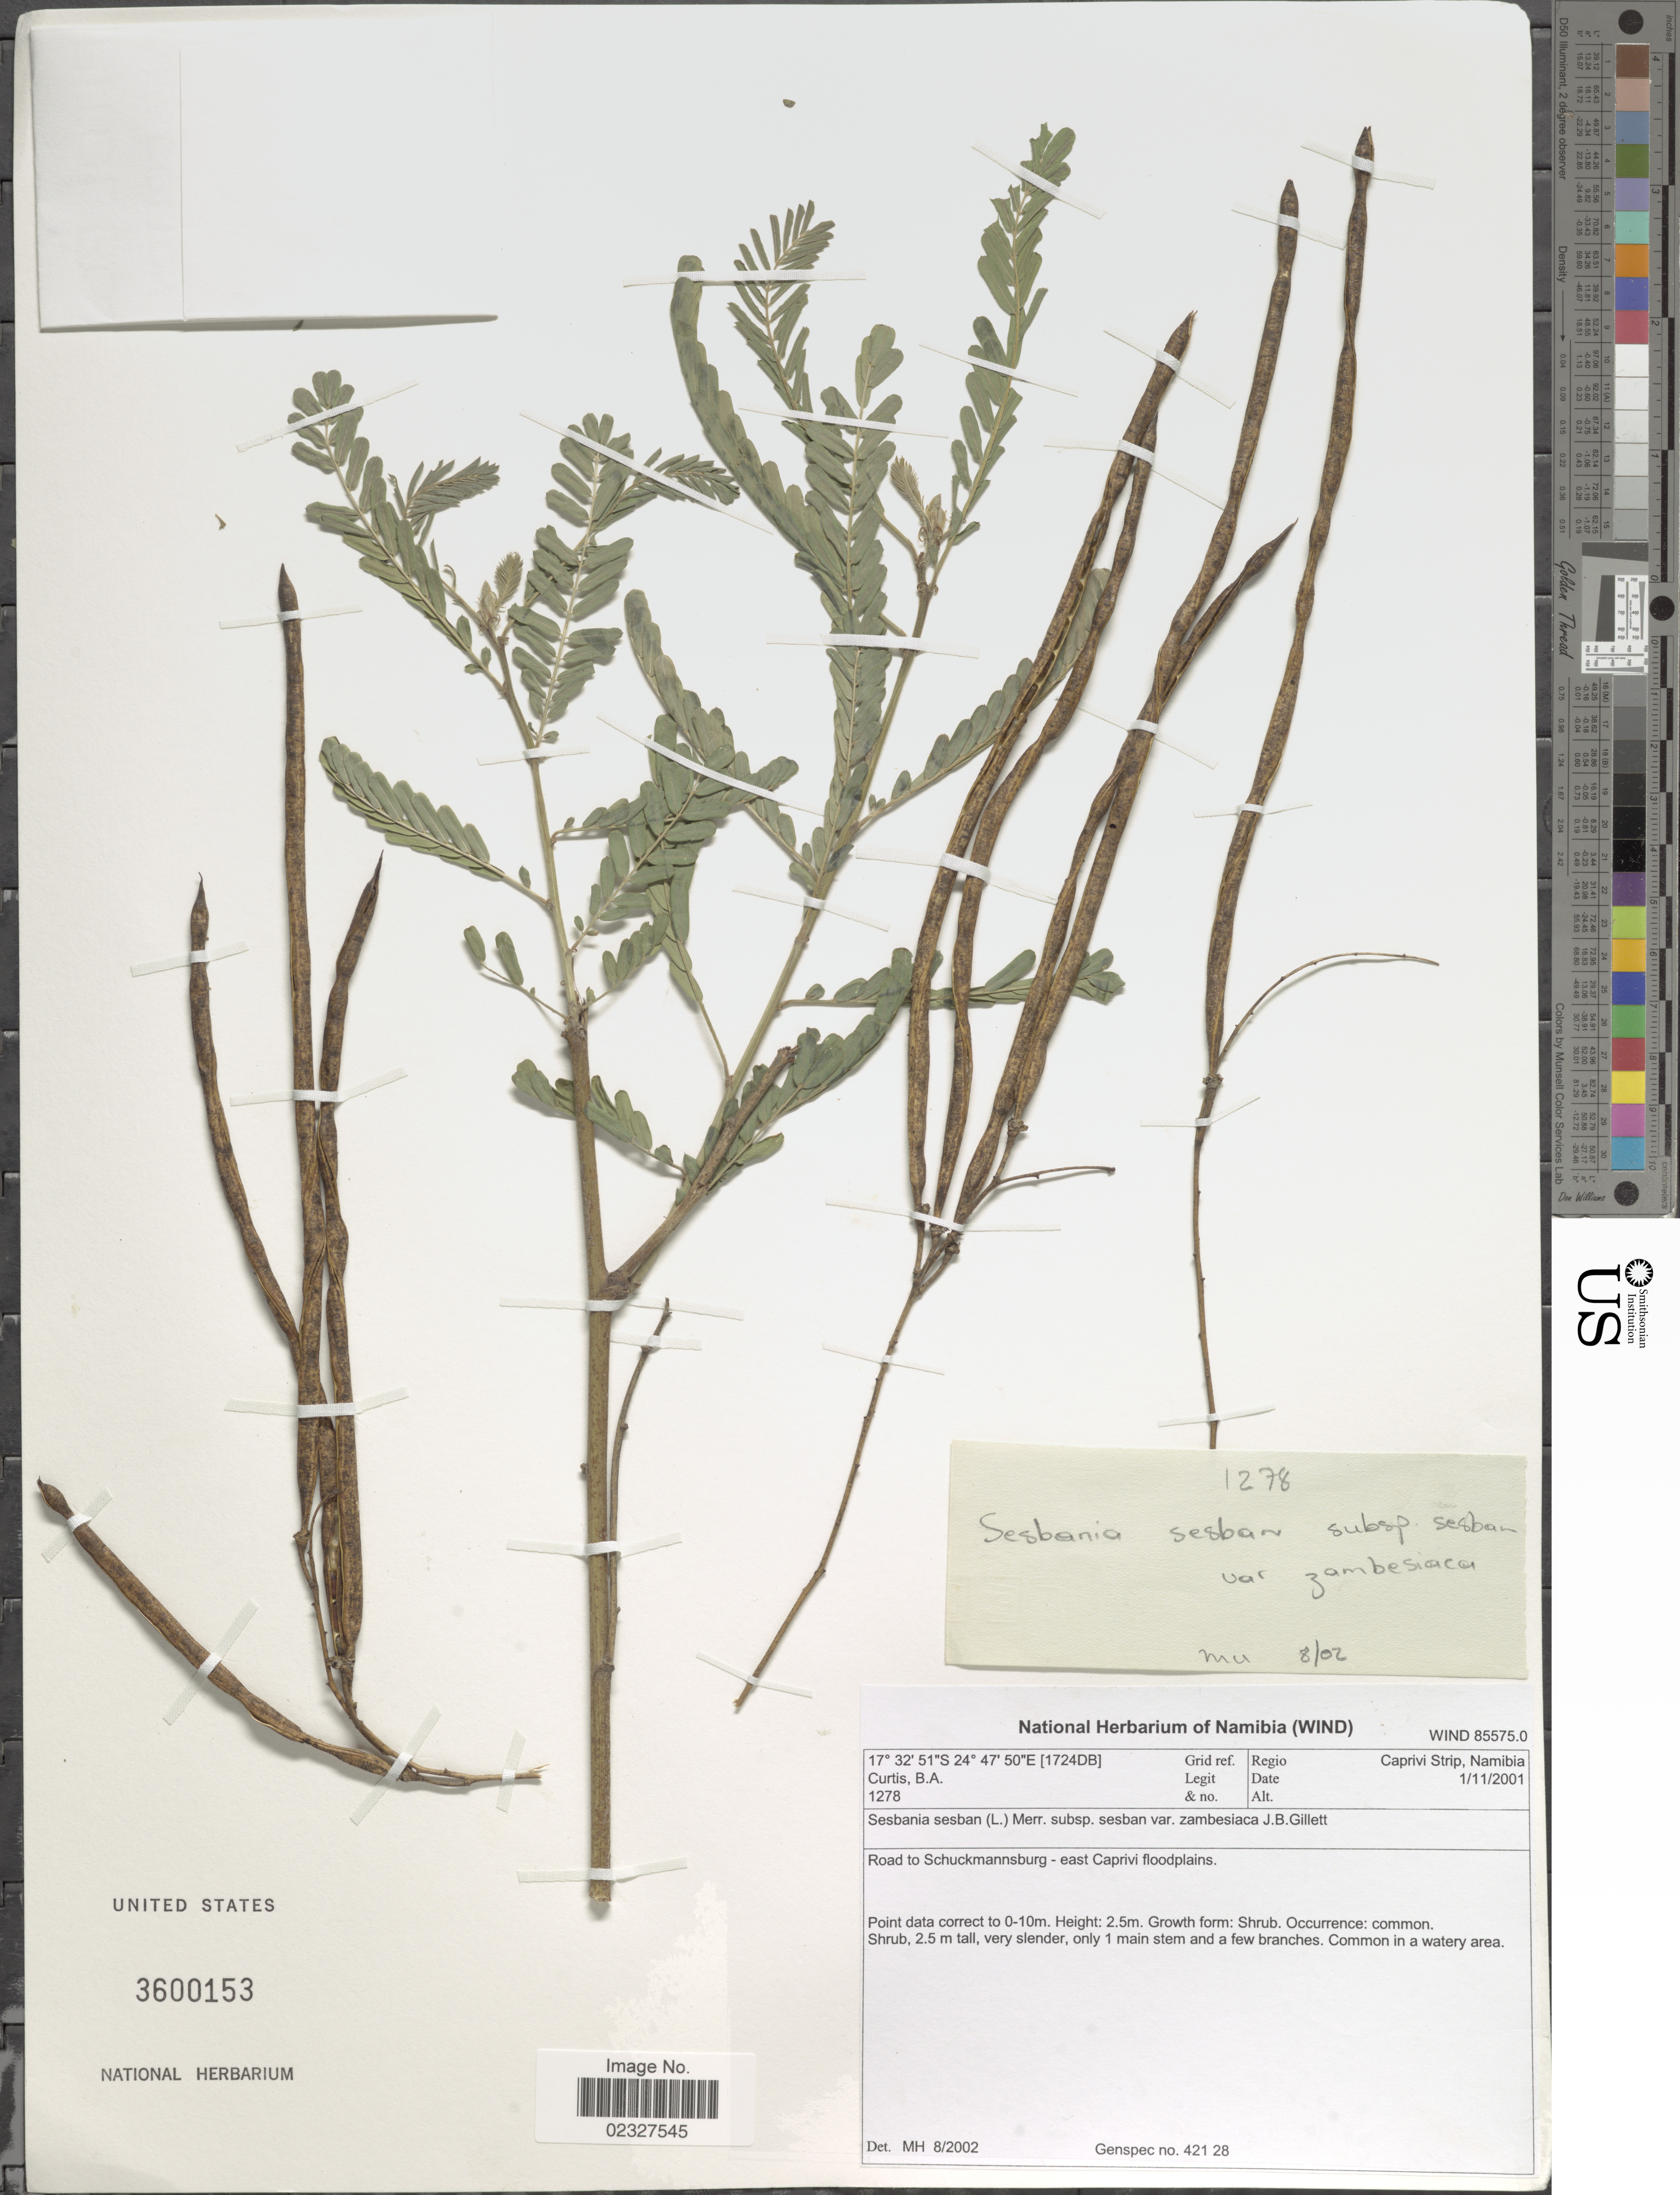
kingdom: Plantae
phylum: Tracheophyta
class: Magnoliopsida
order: Fabales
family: Fabaceae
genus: Sesbania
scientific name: Sesbania sesban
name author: (L.) Merr.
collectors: B. A. Curtis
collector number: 1278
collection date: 2001-11-01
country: Namibia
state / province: Caprivi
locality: Caprivi Strip, road to Schuckmannsburg- east Caprivi floodplains, common in a watery area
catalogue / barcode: US 3600153